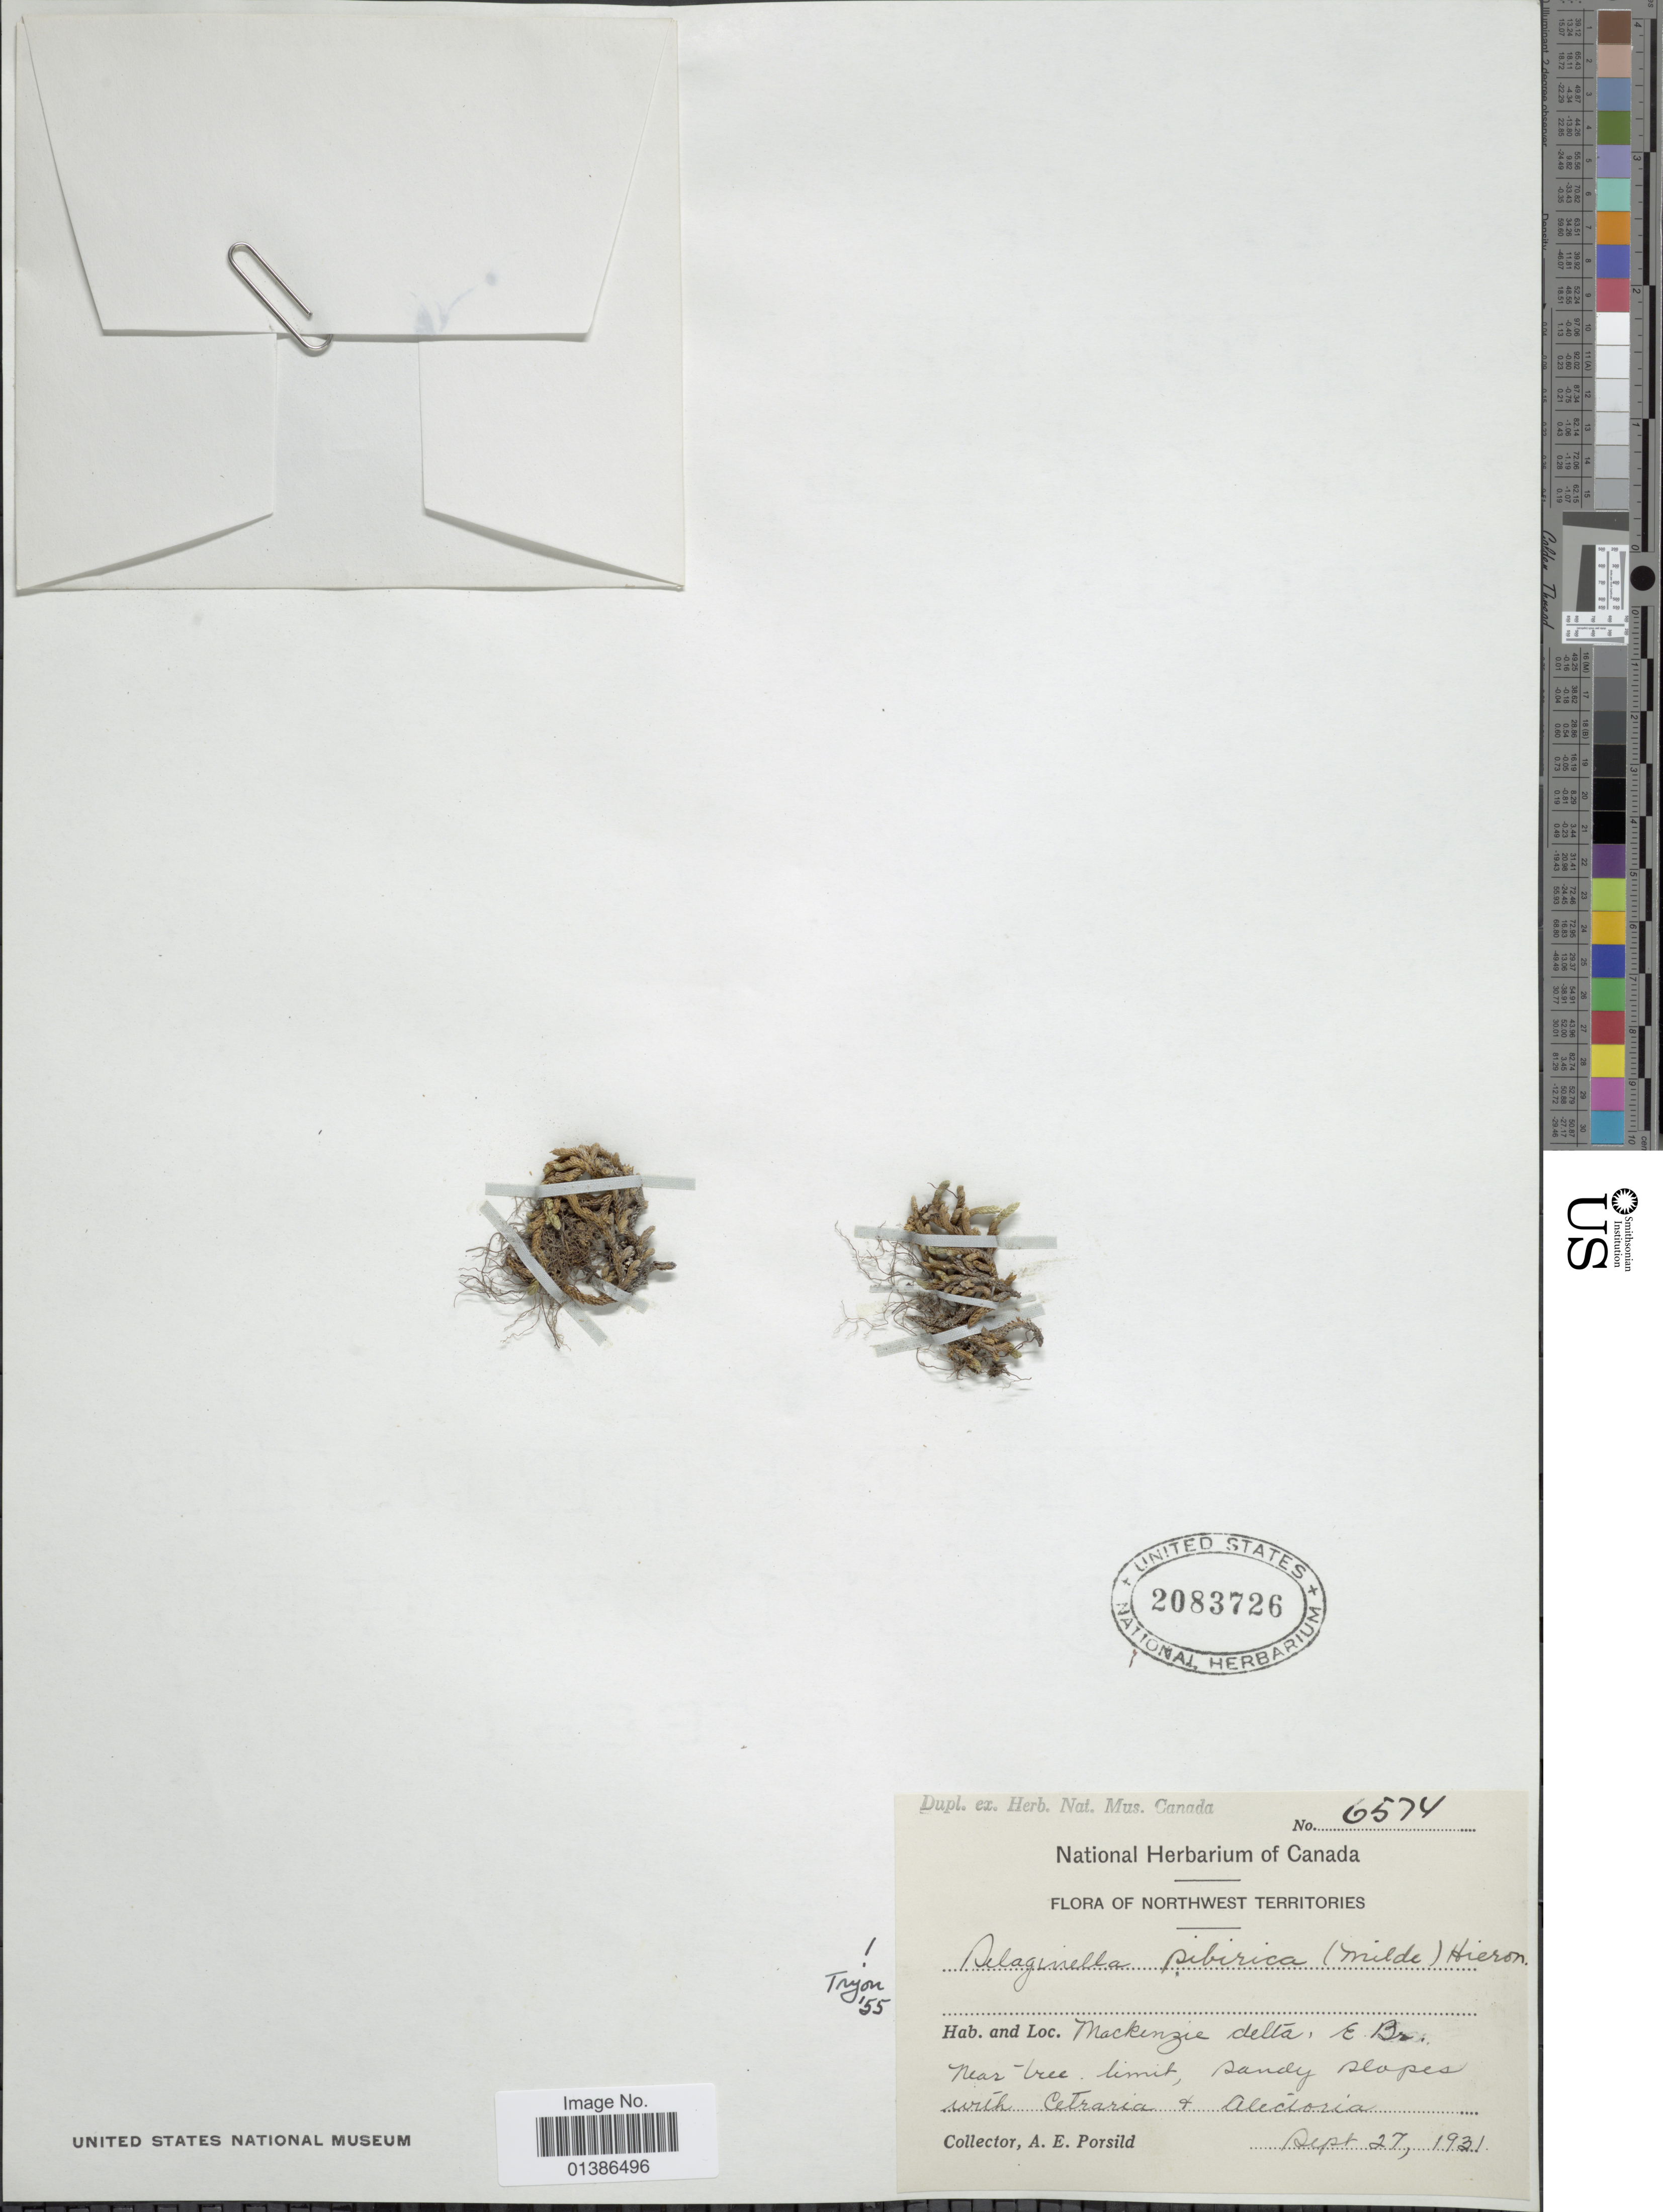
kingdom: Plantae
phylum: Tracheophyta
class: Lycopodiopsida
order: Selaginellales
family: Selaginellaceae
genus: Selaginella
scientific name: Selaginella sibirica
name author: (Milde) Hieron.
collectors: A. E. Porsild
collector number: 6574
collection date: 1931-09-27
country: Canada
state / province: Northwest Territories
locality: Mackenzie delta, E. Br.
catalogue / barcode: US 2083726